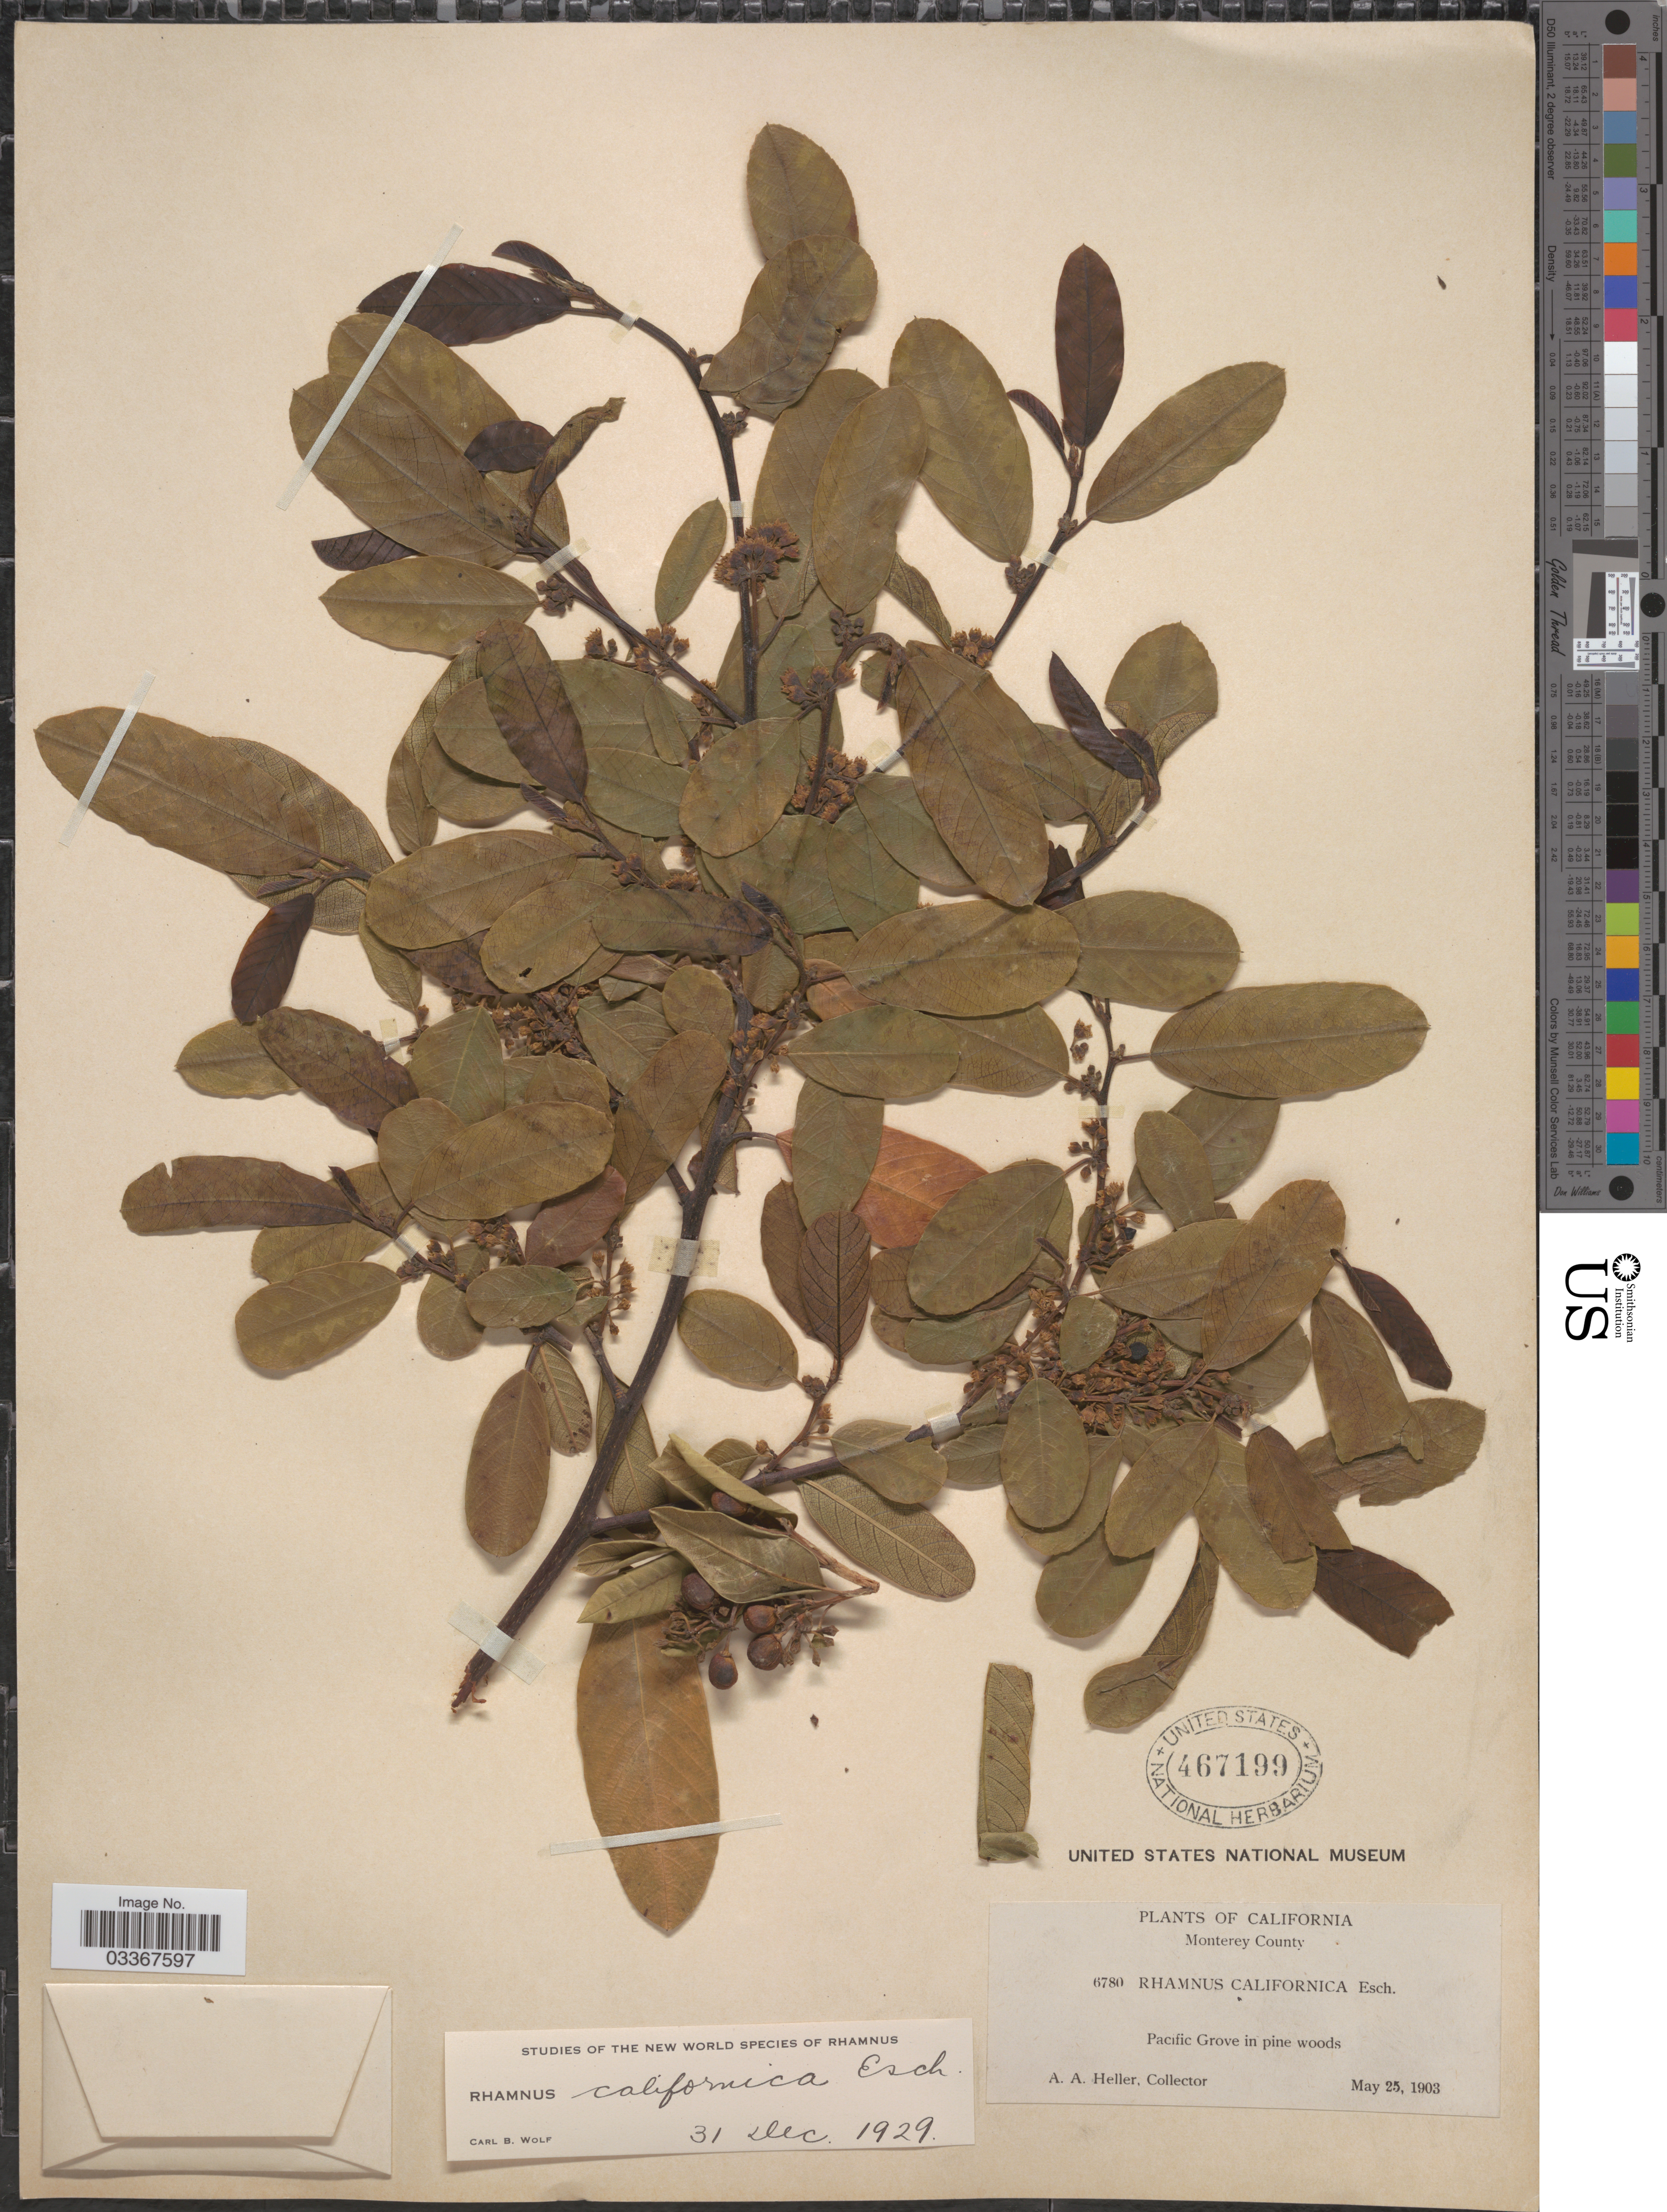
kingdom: Plantae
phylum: Tracheophyta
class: Magnoliopsida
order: Rosales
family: Rhamnaceae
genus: Frangula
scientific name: Frangula californica subsp. californica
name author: (Eschsch.) A. Gray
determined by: Strong, Mark T., (BOT), Smithsonian Institution - National Museum of Natural History (UNITED STATES)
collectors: A. A. Heller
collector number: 6780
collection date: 1903-05-25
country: United States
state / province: California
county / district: Monterey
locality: Monterey County, Pacific Grove in pine woods.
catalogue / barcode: US 467199